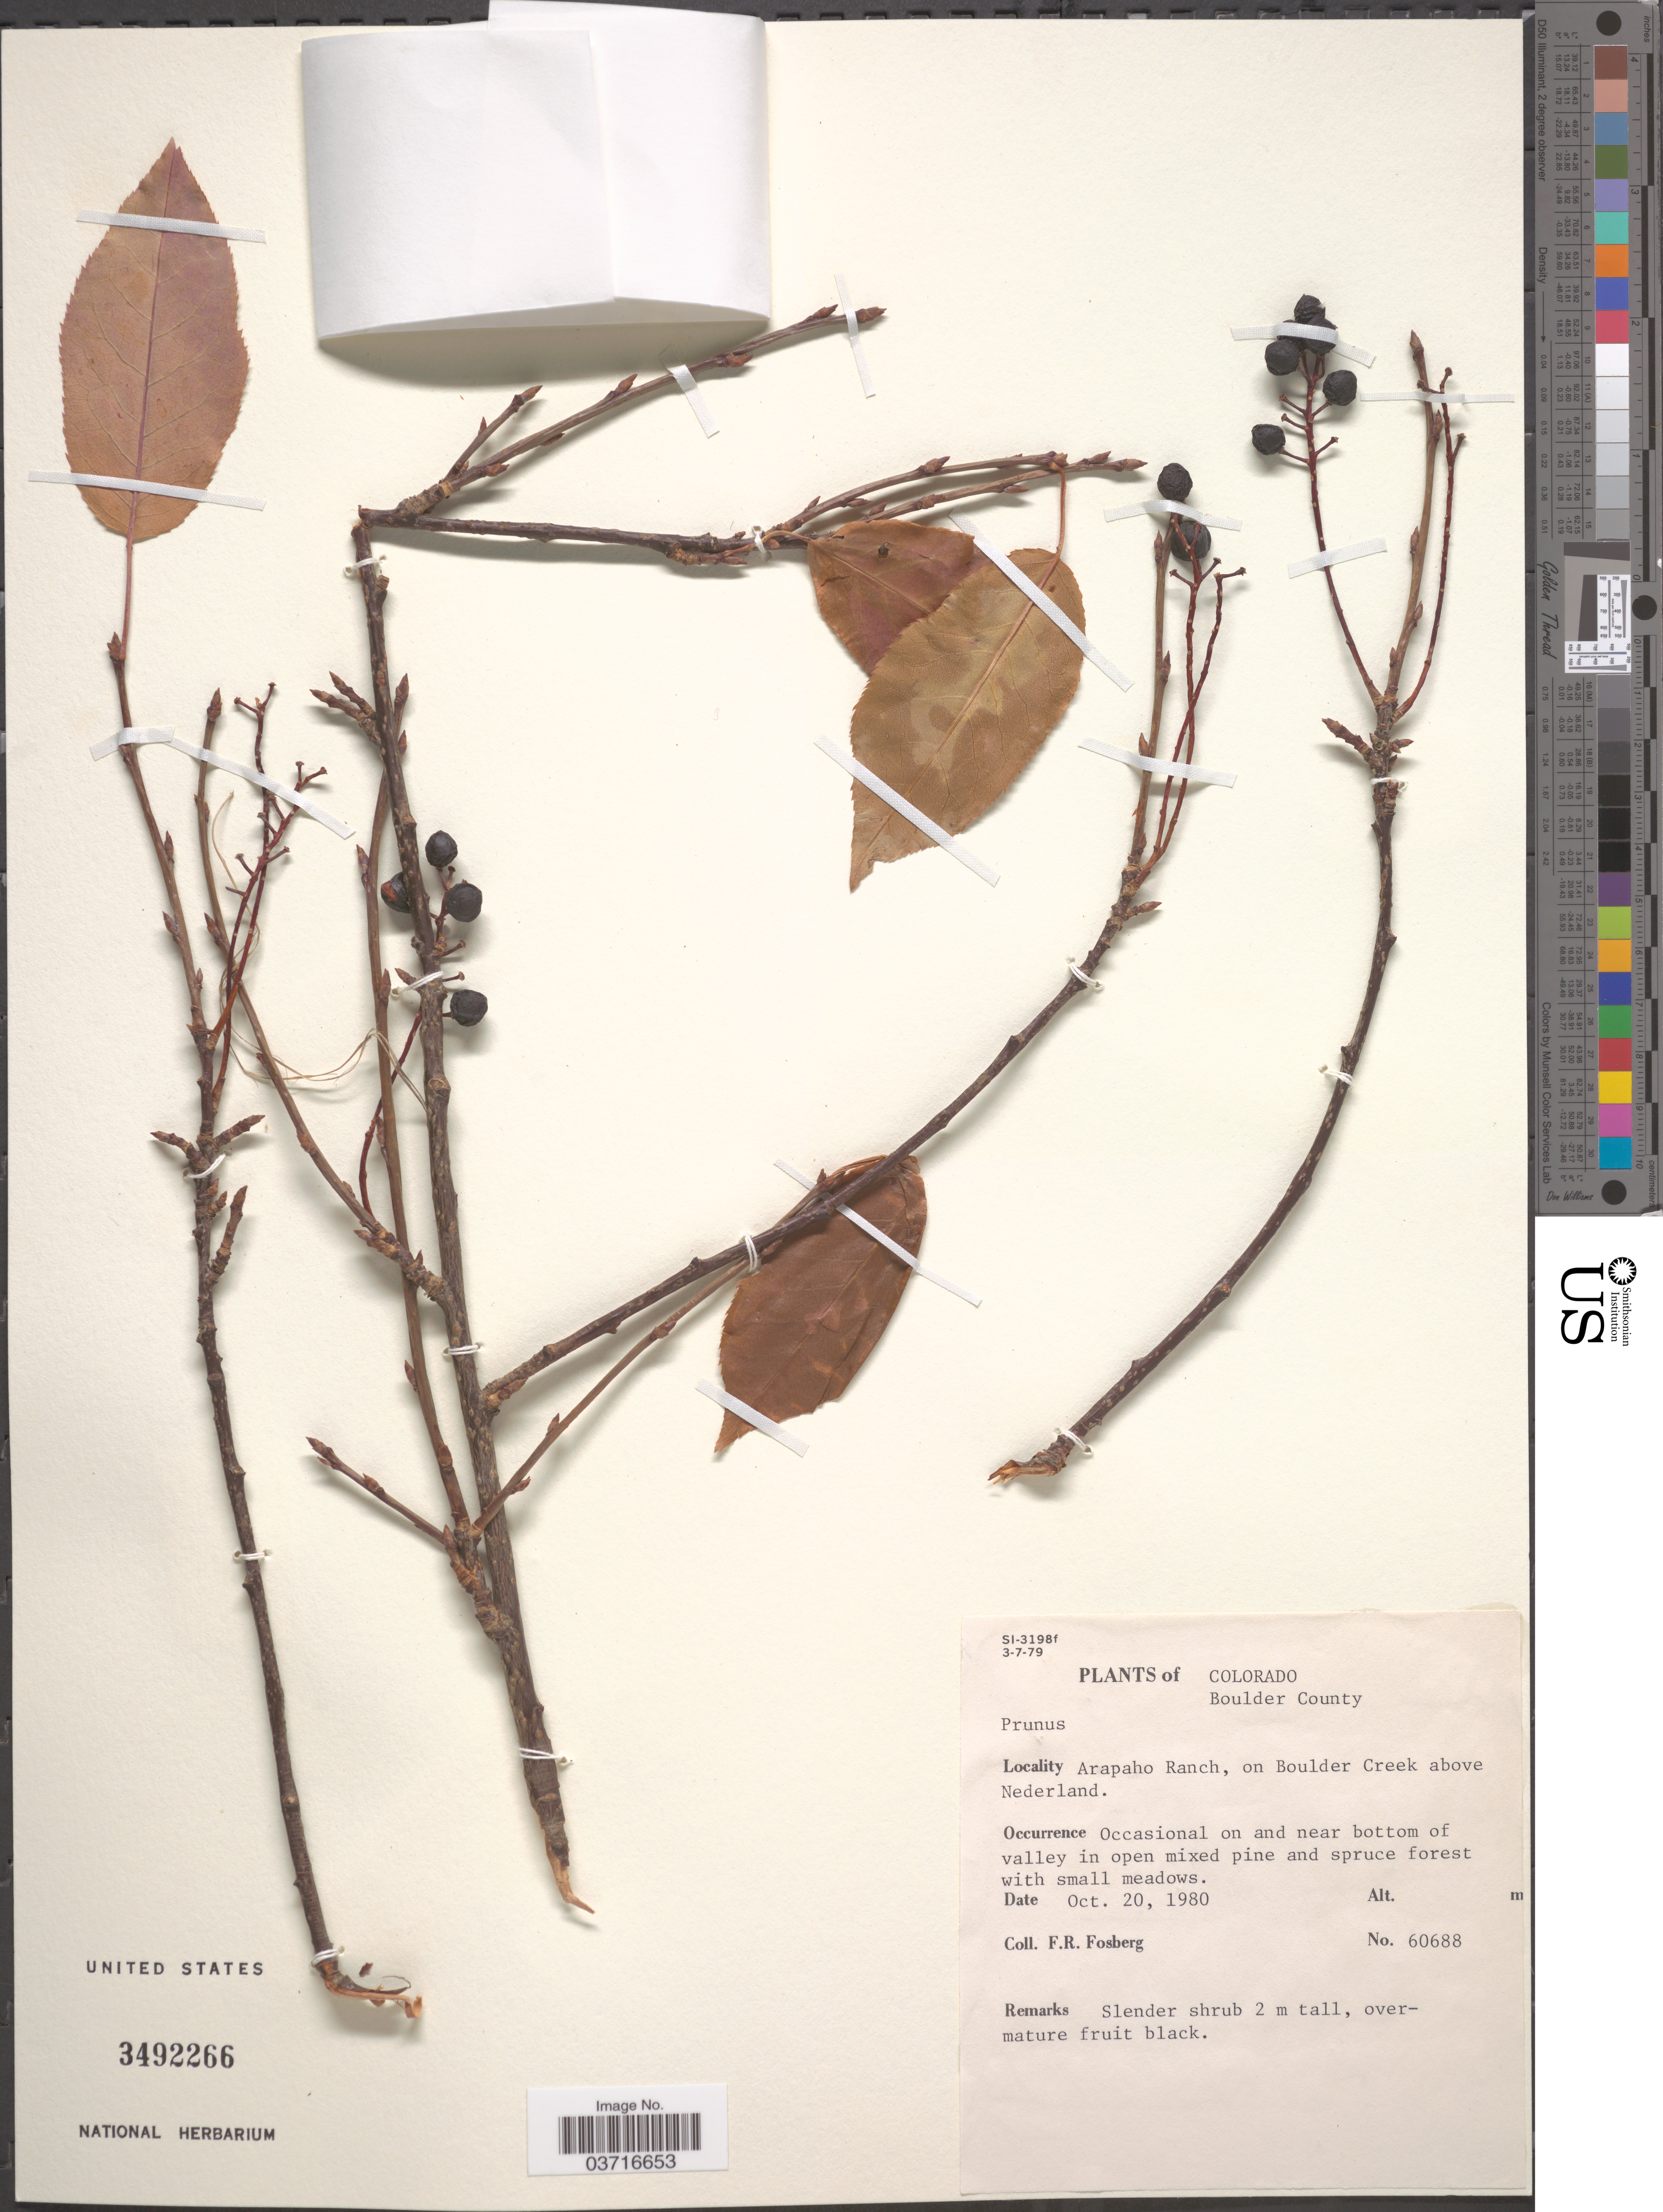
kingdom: Plantae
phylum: Tracheophyta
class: Magnoliopsida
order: Rosales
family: Rosaceae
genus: Prunus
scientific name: Prunus sp.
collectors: F. R. Fosberg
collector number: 60688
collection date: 1980-10-20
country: United States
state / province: Colorado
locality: Boulder County. Arapaho Ranch, on Boulder Creek above Nederland. On and near bottom of valley.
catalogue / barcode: US 3492266